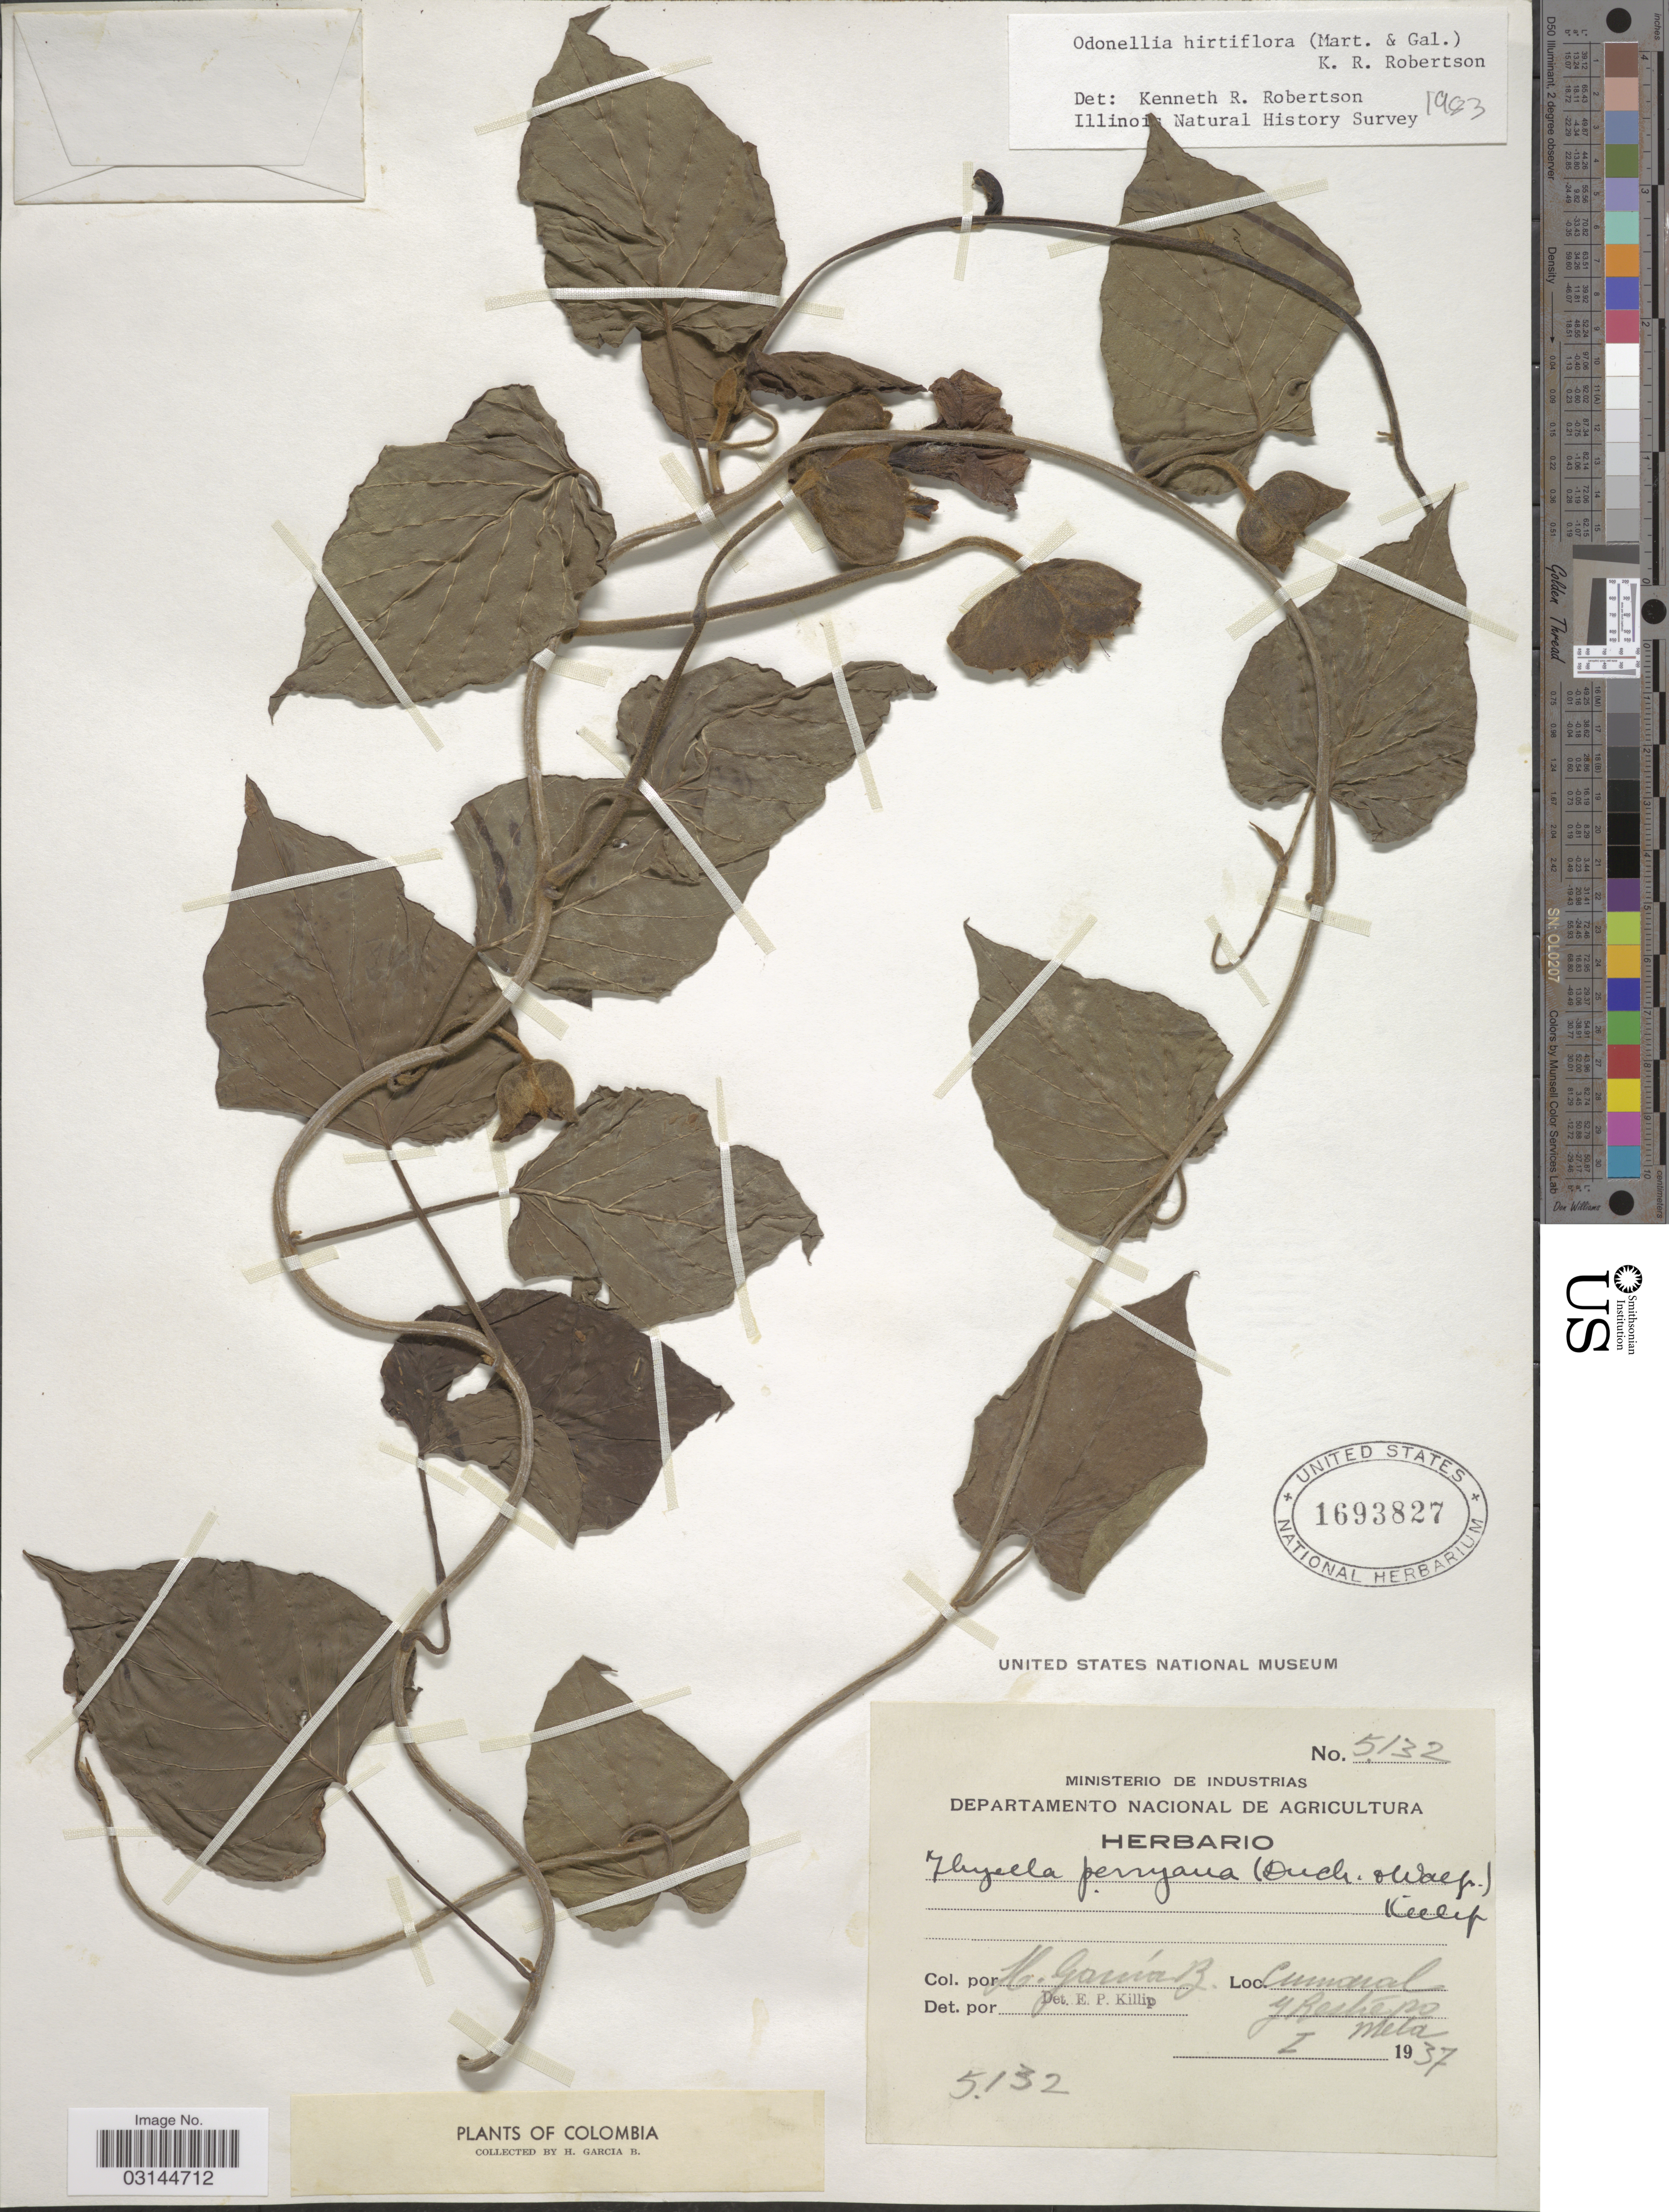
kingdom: Plantae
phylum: Tracheophyta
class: Magnoliopsida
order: Solanales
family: Convolvulaceae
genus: Odonellia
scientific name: Odonellia hirtiflora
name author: (M. Martens & Galeotti) K.R. Robertson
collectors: H. García B.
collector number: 5132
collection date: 1937-01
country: Colombia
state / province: Meta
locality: Cumanal [interpreted] y Restrepo.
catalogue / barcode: US 1693827